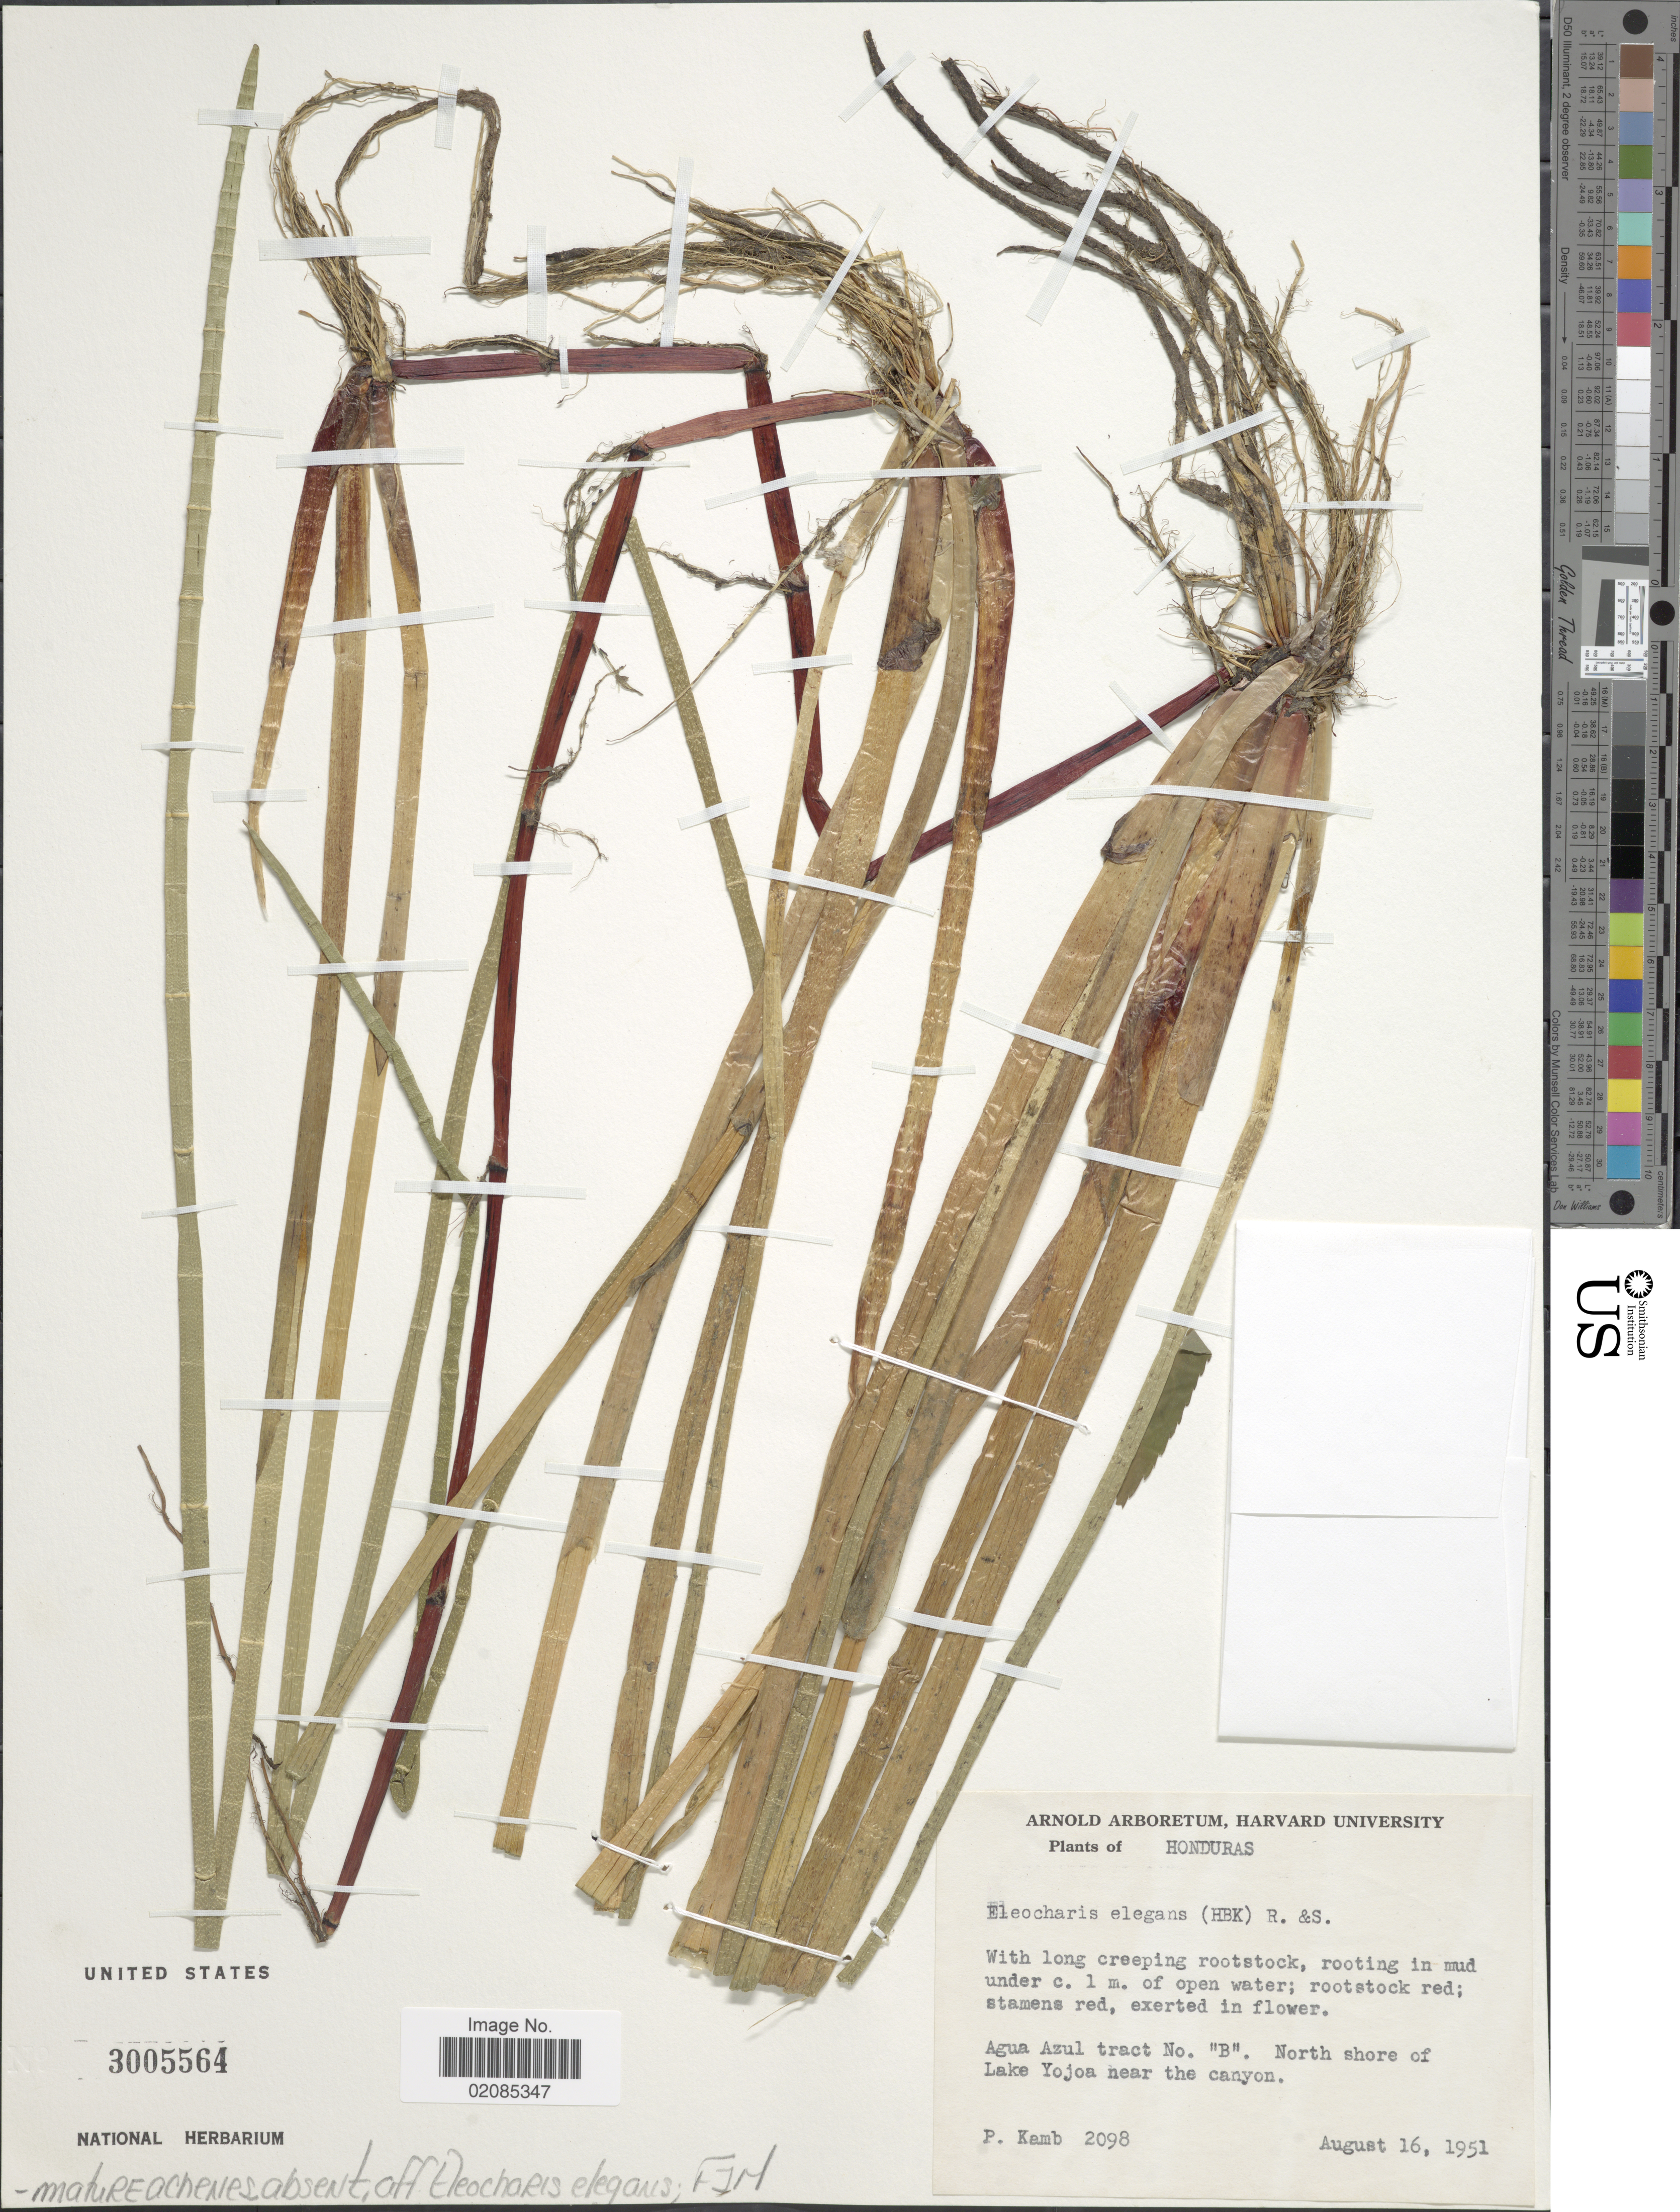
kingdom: Plantae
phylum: Tracheophyta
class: Liliopsida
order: Poales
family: Cyperaceae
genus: Eleocharis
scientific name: Eleocharis elegans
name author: (Kunth) Roem. & Schult.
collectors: P. Kamb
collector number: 2098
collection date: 1951-08-16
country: Honduras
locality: Agua Azul tract No. "B". North shore of Lake Yojoa near the canyon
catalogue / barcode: US 3005564